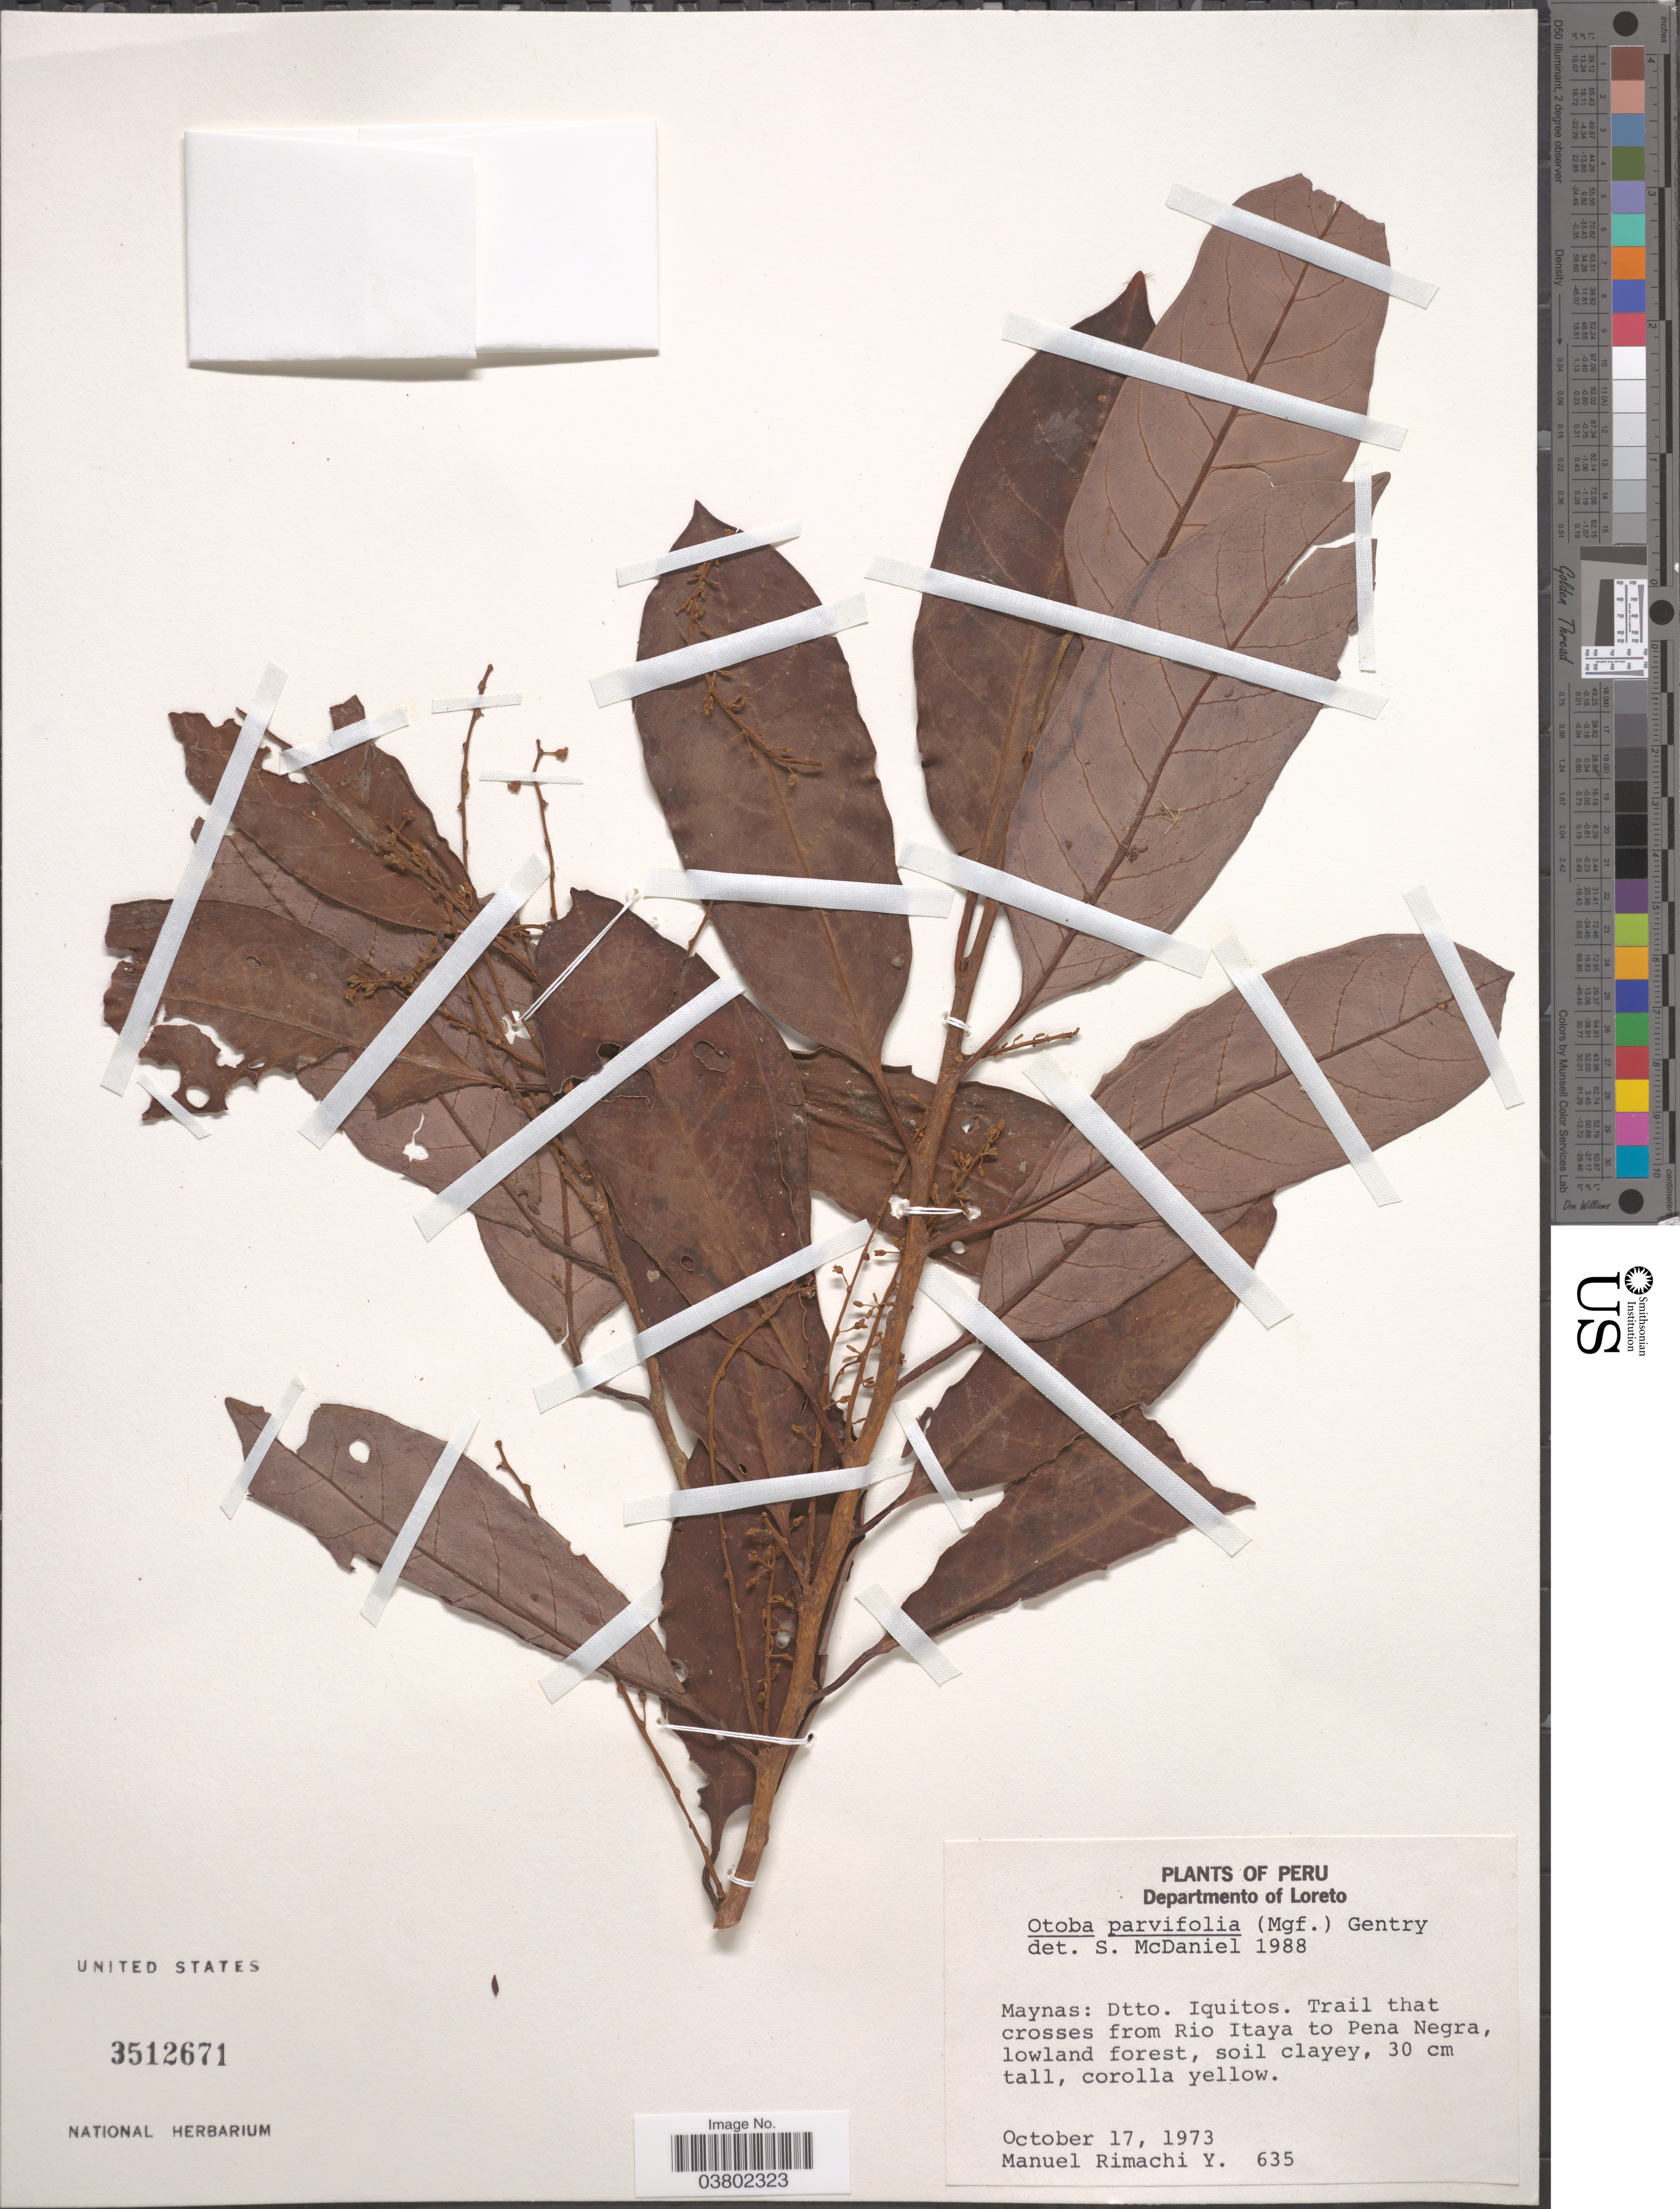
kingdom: Plantae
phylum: Tracheophyta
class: Magnoliopsida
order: Magnoliales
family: Myristicaceae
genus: Otoba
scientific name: Otoba parvifolia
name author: (Markgr.) A.H. Gentry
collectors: M. Rimachi Y.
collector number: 635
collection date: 1973-10-17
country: Peru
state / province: Loreto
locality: Departmento of Loreto. Maynas: Dtto. Iquitos. Trail that crosses from Rio Itaya to Pena Negra.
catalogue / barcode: US 3512671